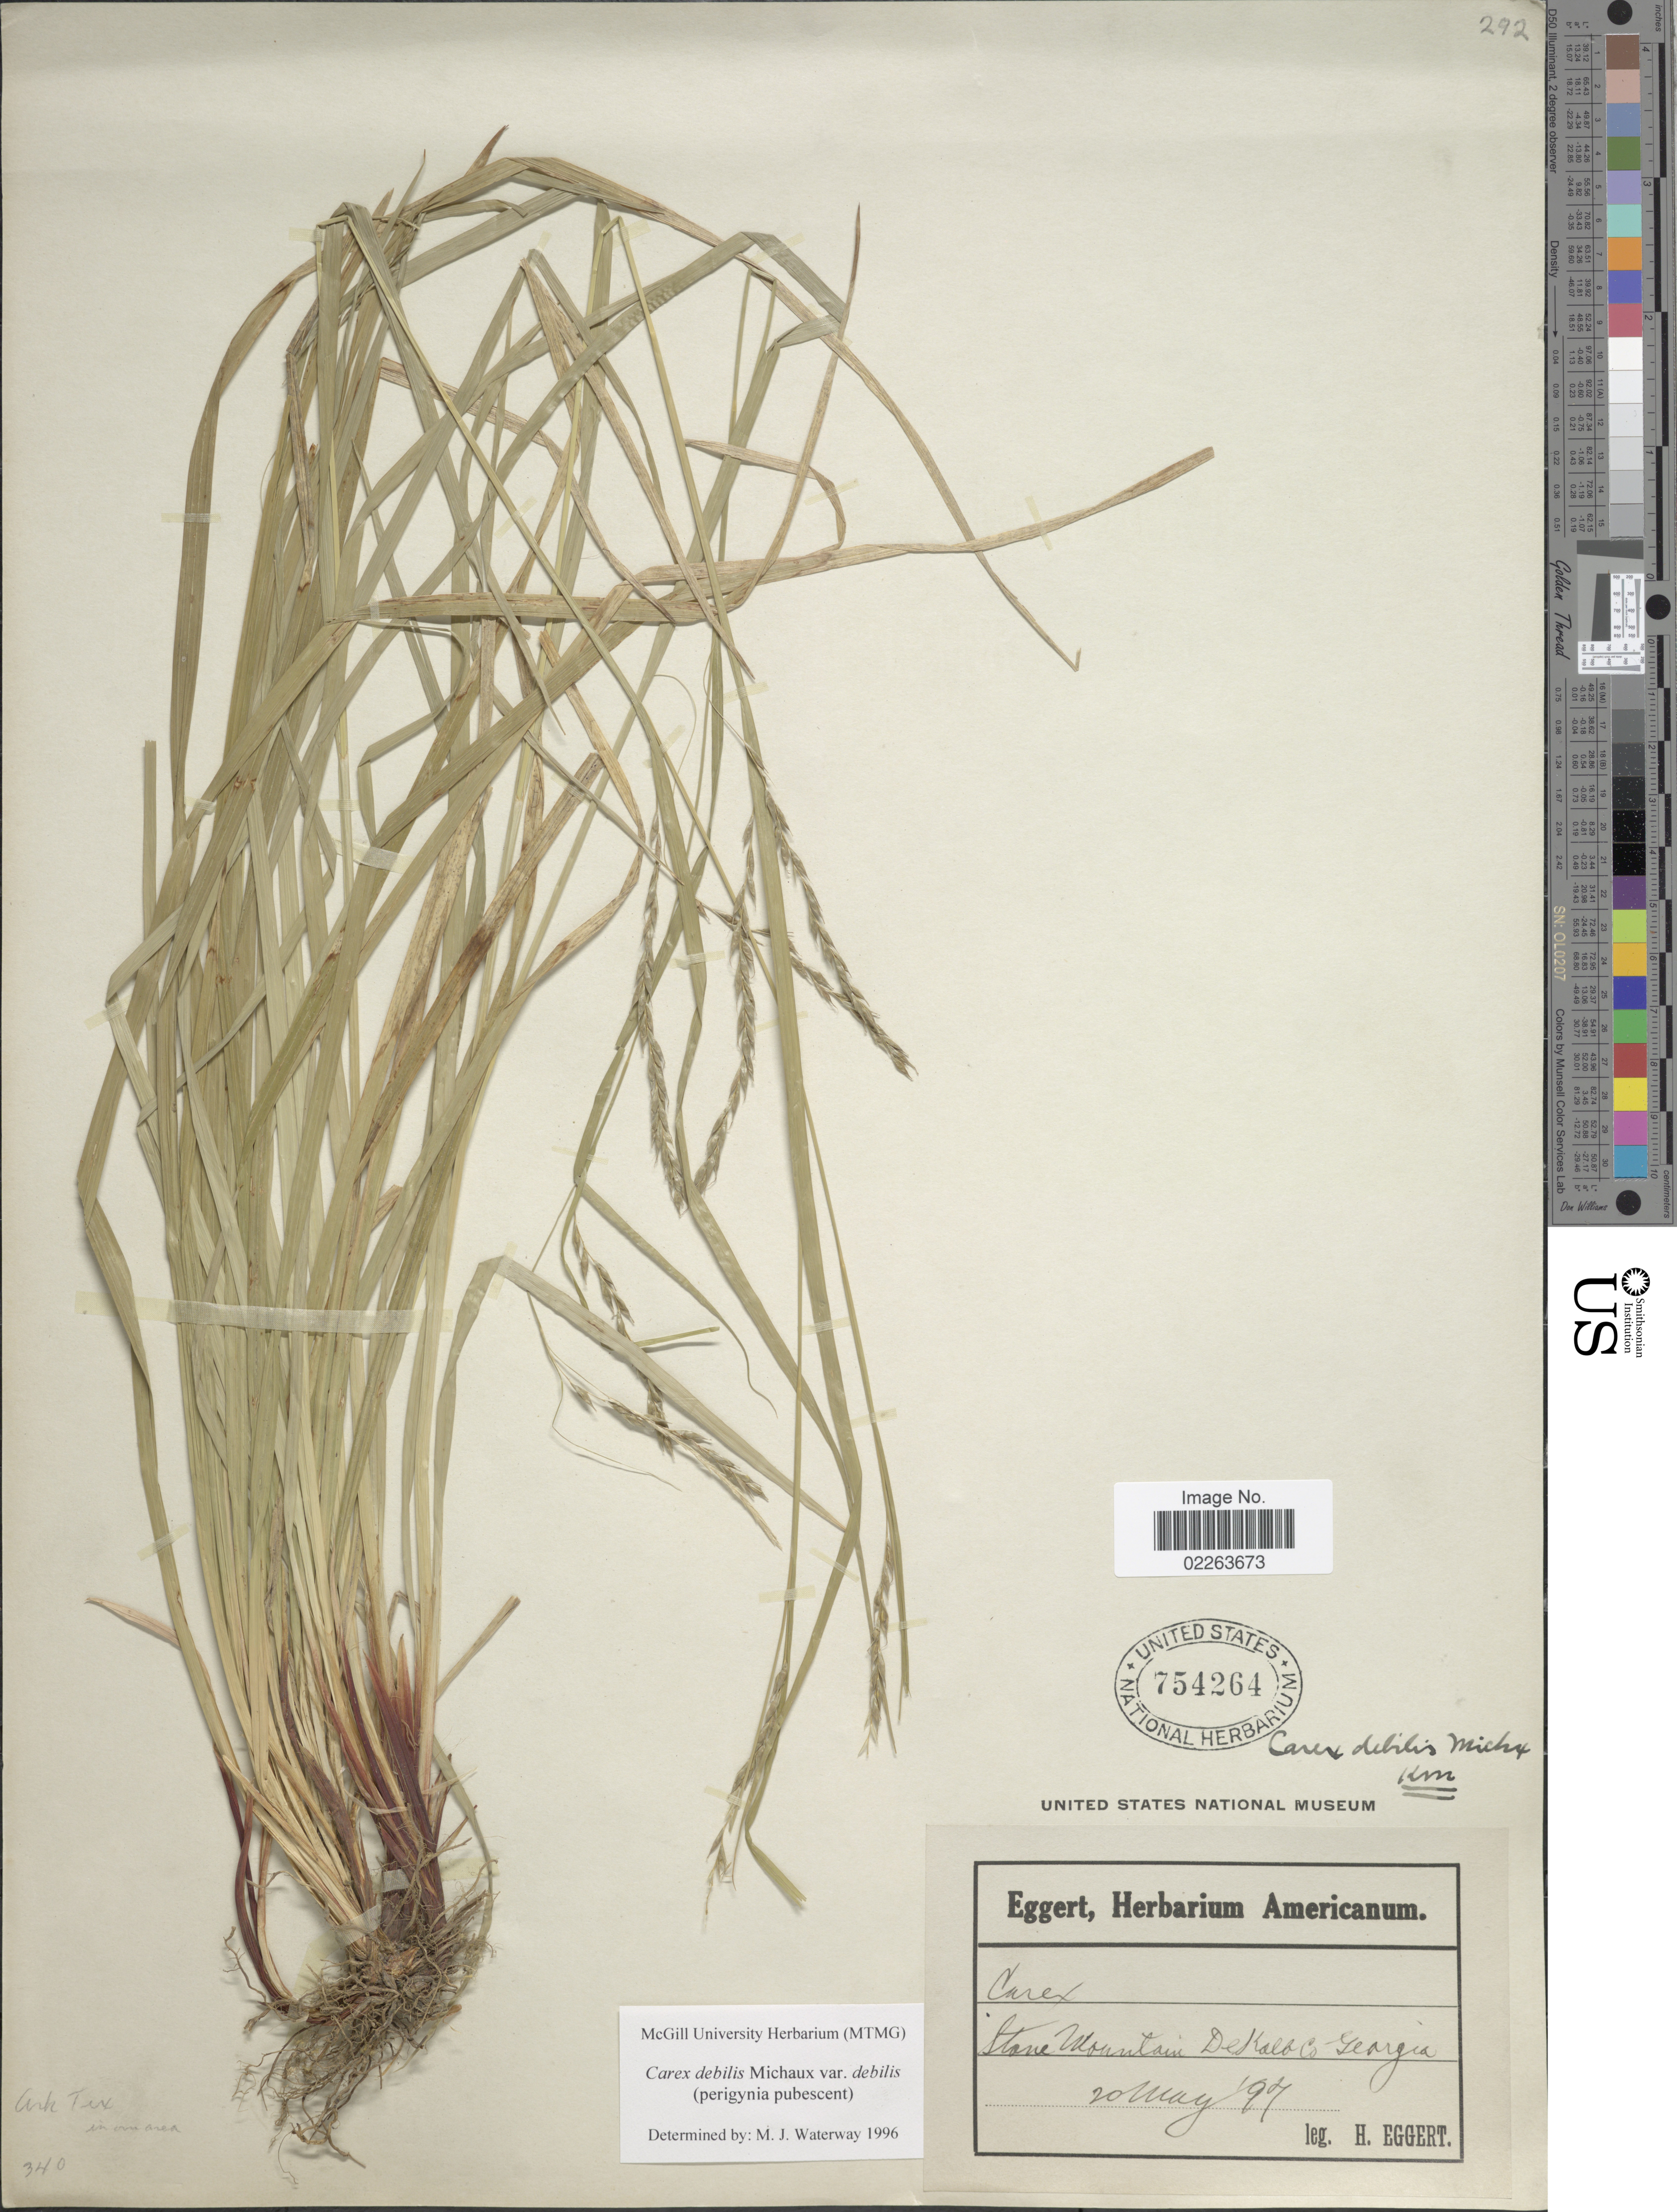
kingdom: Plantae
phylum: Tracheophyta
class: Liliopsida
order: Poales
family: Cyperaceae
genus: Carex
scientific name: Carex debilis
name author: Michx.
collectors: H. Eggert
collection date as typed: Transcribed d/m/y: 20/5/97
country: United States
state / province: Georgia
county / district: Dekalb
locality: Stone Mountain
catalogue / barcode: US 751264